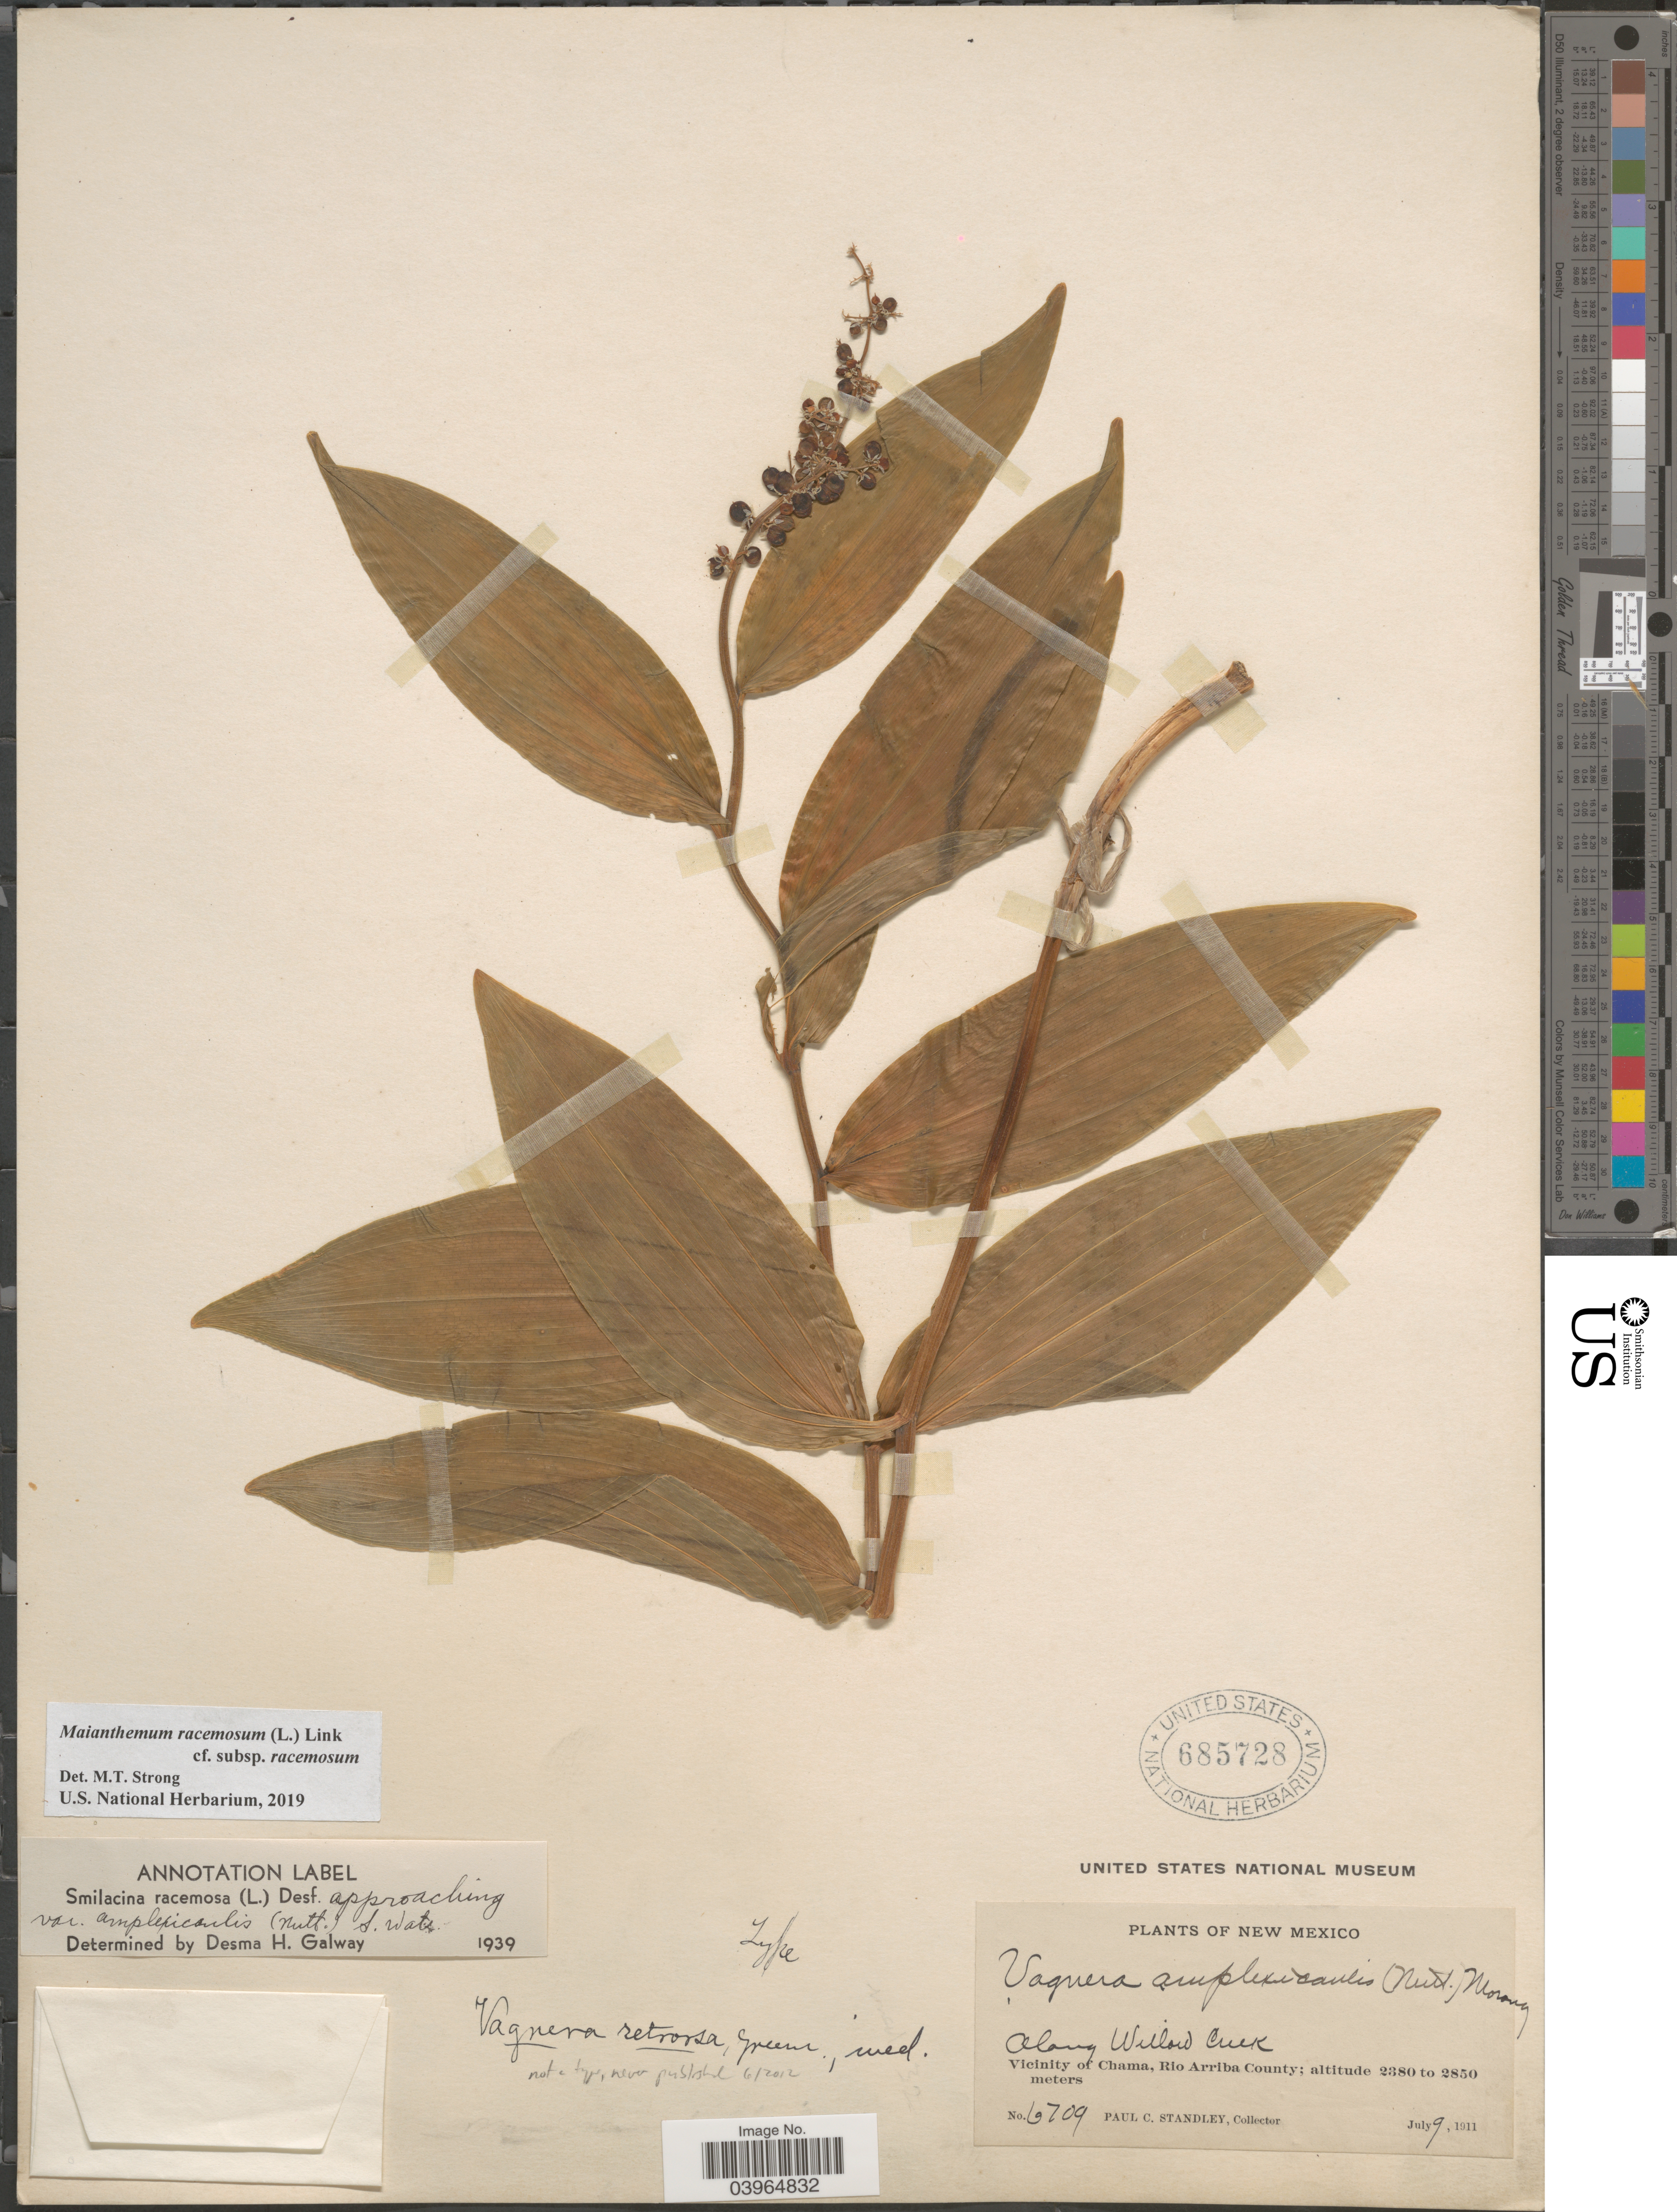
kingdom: Plantae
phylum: Tracheophyta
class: Liliopsida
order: Asparagales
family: Asparagaceae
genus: Maianthemum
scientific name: Maianthemum racemosum subsp. racemosum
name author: (L.) Link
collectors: P. C. Standley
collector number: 6709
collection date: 1911-07-09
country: United States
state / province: New Mexico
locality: Along Willow Creek. Vicinity of Chama, Rio Arriba County.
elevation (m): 2380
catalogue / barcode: US 685728